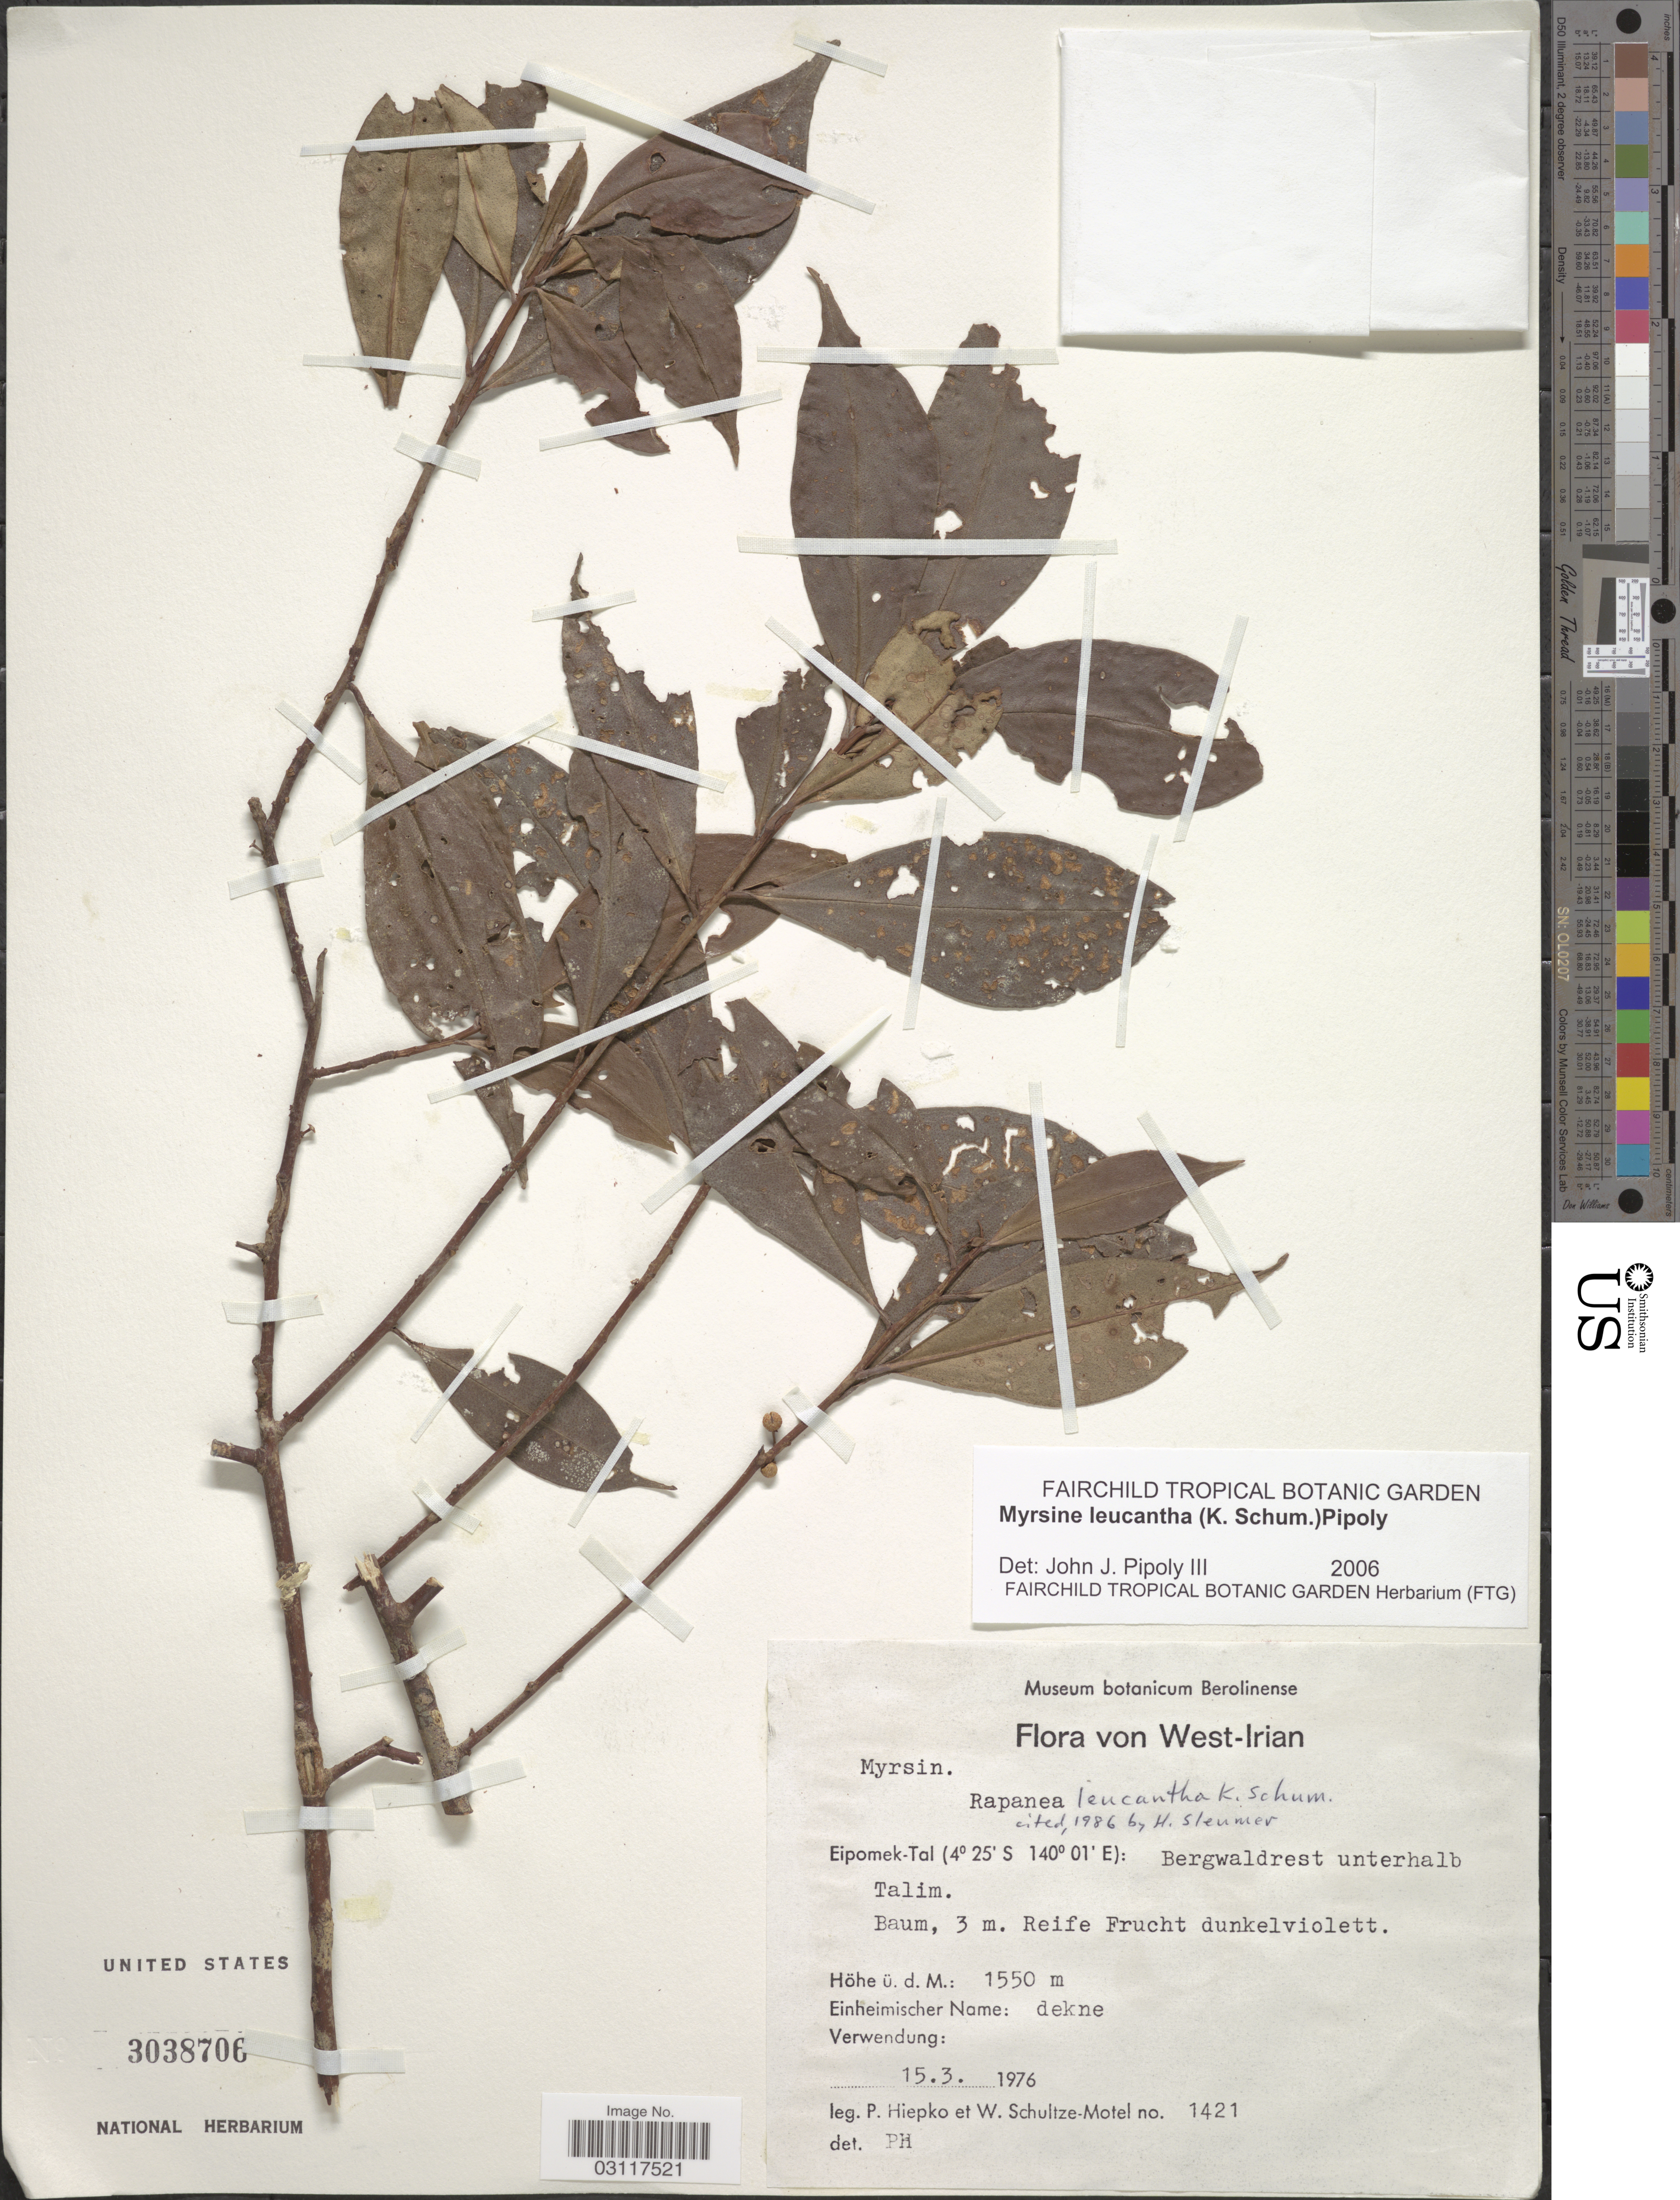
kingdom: Plantae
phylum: Tracheophyta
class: Magnoliopsida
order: Ericales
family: Primulaceae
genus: Myrsine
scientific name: Myrsine leucantha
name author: (K. Schum.) Pipoly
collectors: P. H. Hiepko & W. Schultze-Motel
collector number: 1421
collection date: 1976-03-15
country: Indonesia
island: New Guinea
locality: West Irian, Eipomek-Tal: Bergwaldrest unterhalb Talim.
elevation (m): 1550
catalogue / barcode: US 3038706